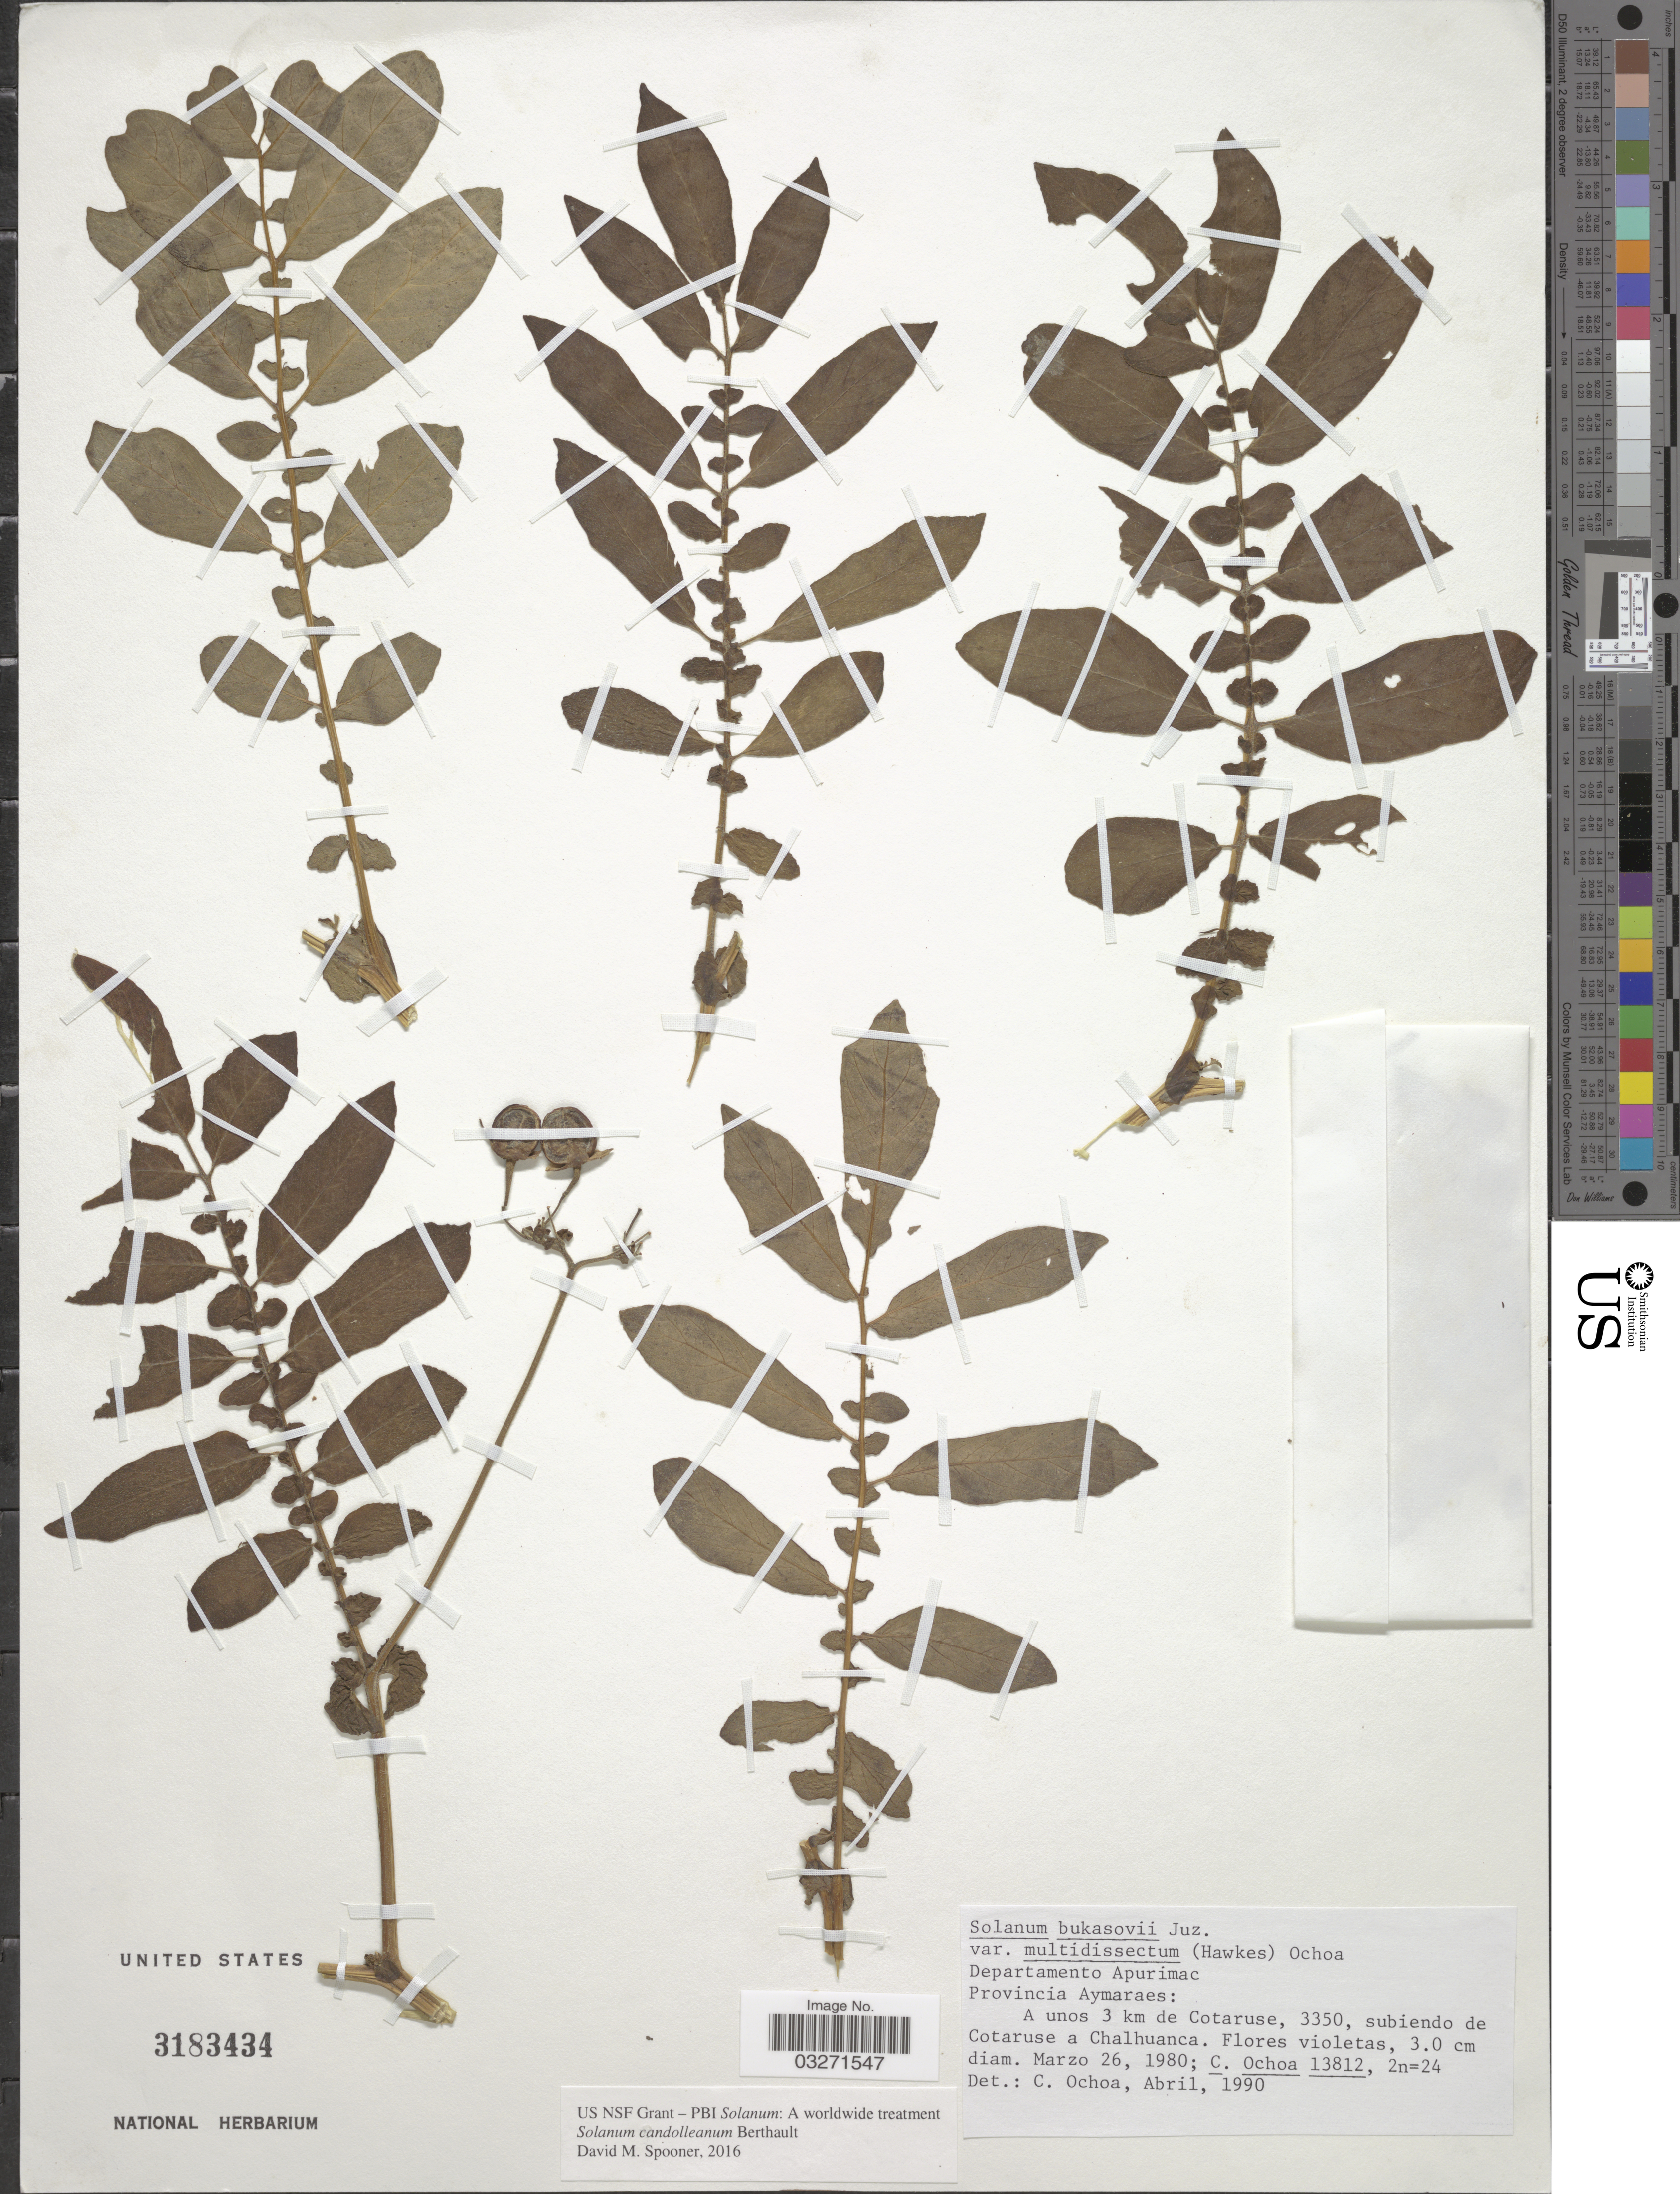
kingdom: Plantae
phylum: Tracheophyta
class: Magnoliopsida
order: Solanales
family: Solanaceae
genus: Solanum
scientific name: Solanum candolleanum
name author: Berthault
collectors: C. Ochoa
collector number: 13812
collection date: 1980-03-26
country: Peru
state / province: Apurímac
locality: Departamento Apurimac. Provincia Aymaraes: A unos 3 km de Cotaruse, subiendo de Cotaruse a Chalhuanca.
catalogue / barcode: US 3183434